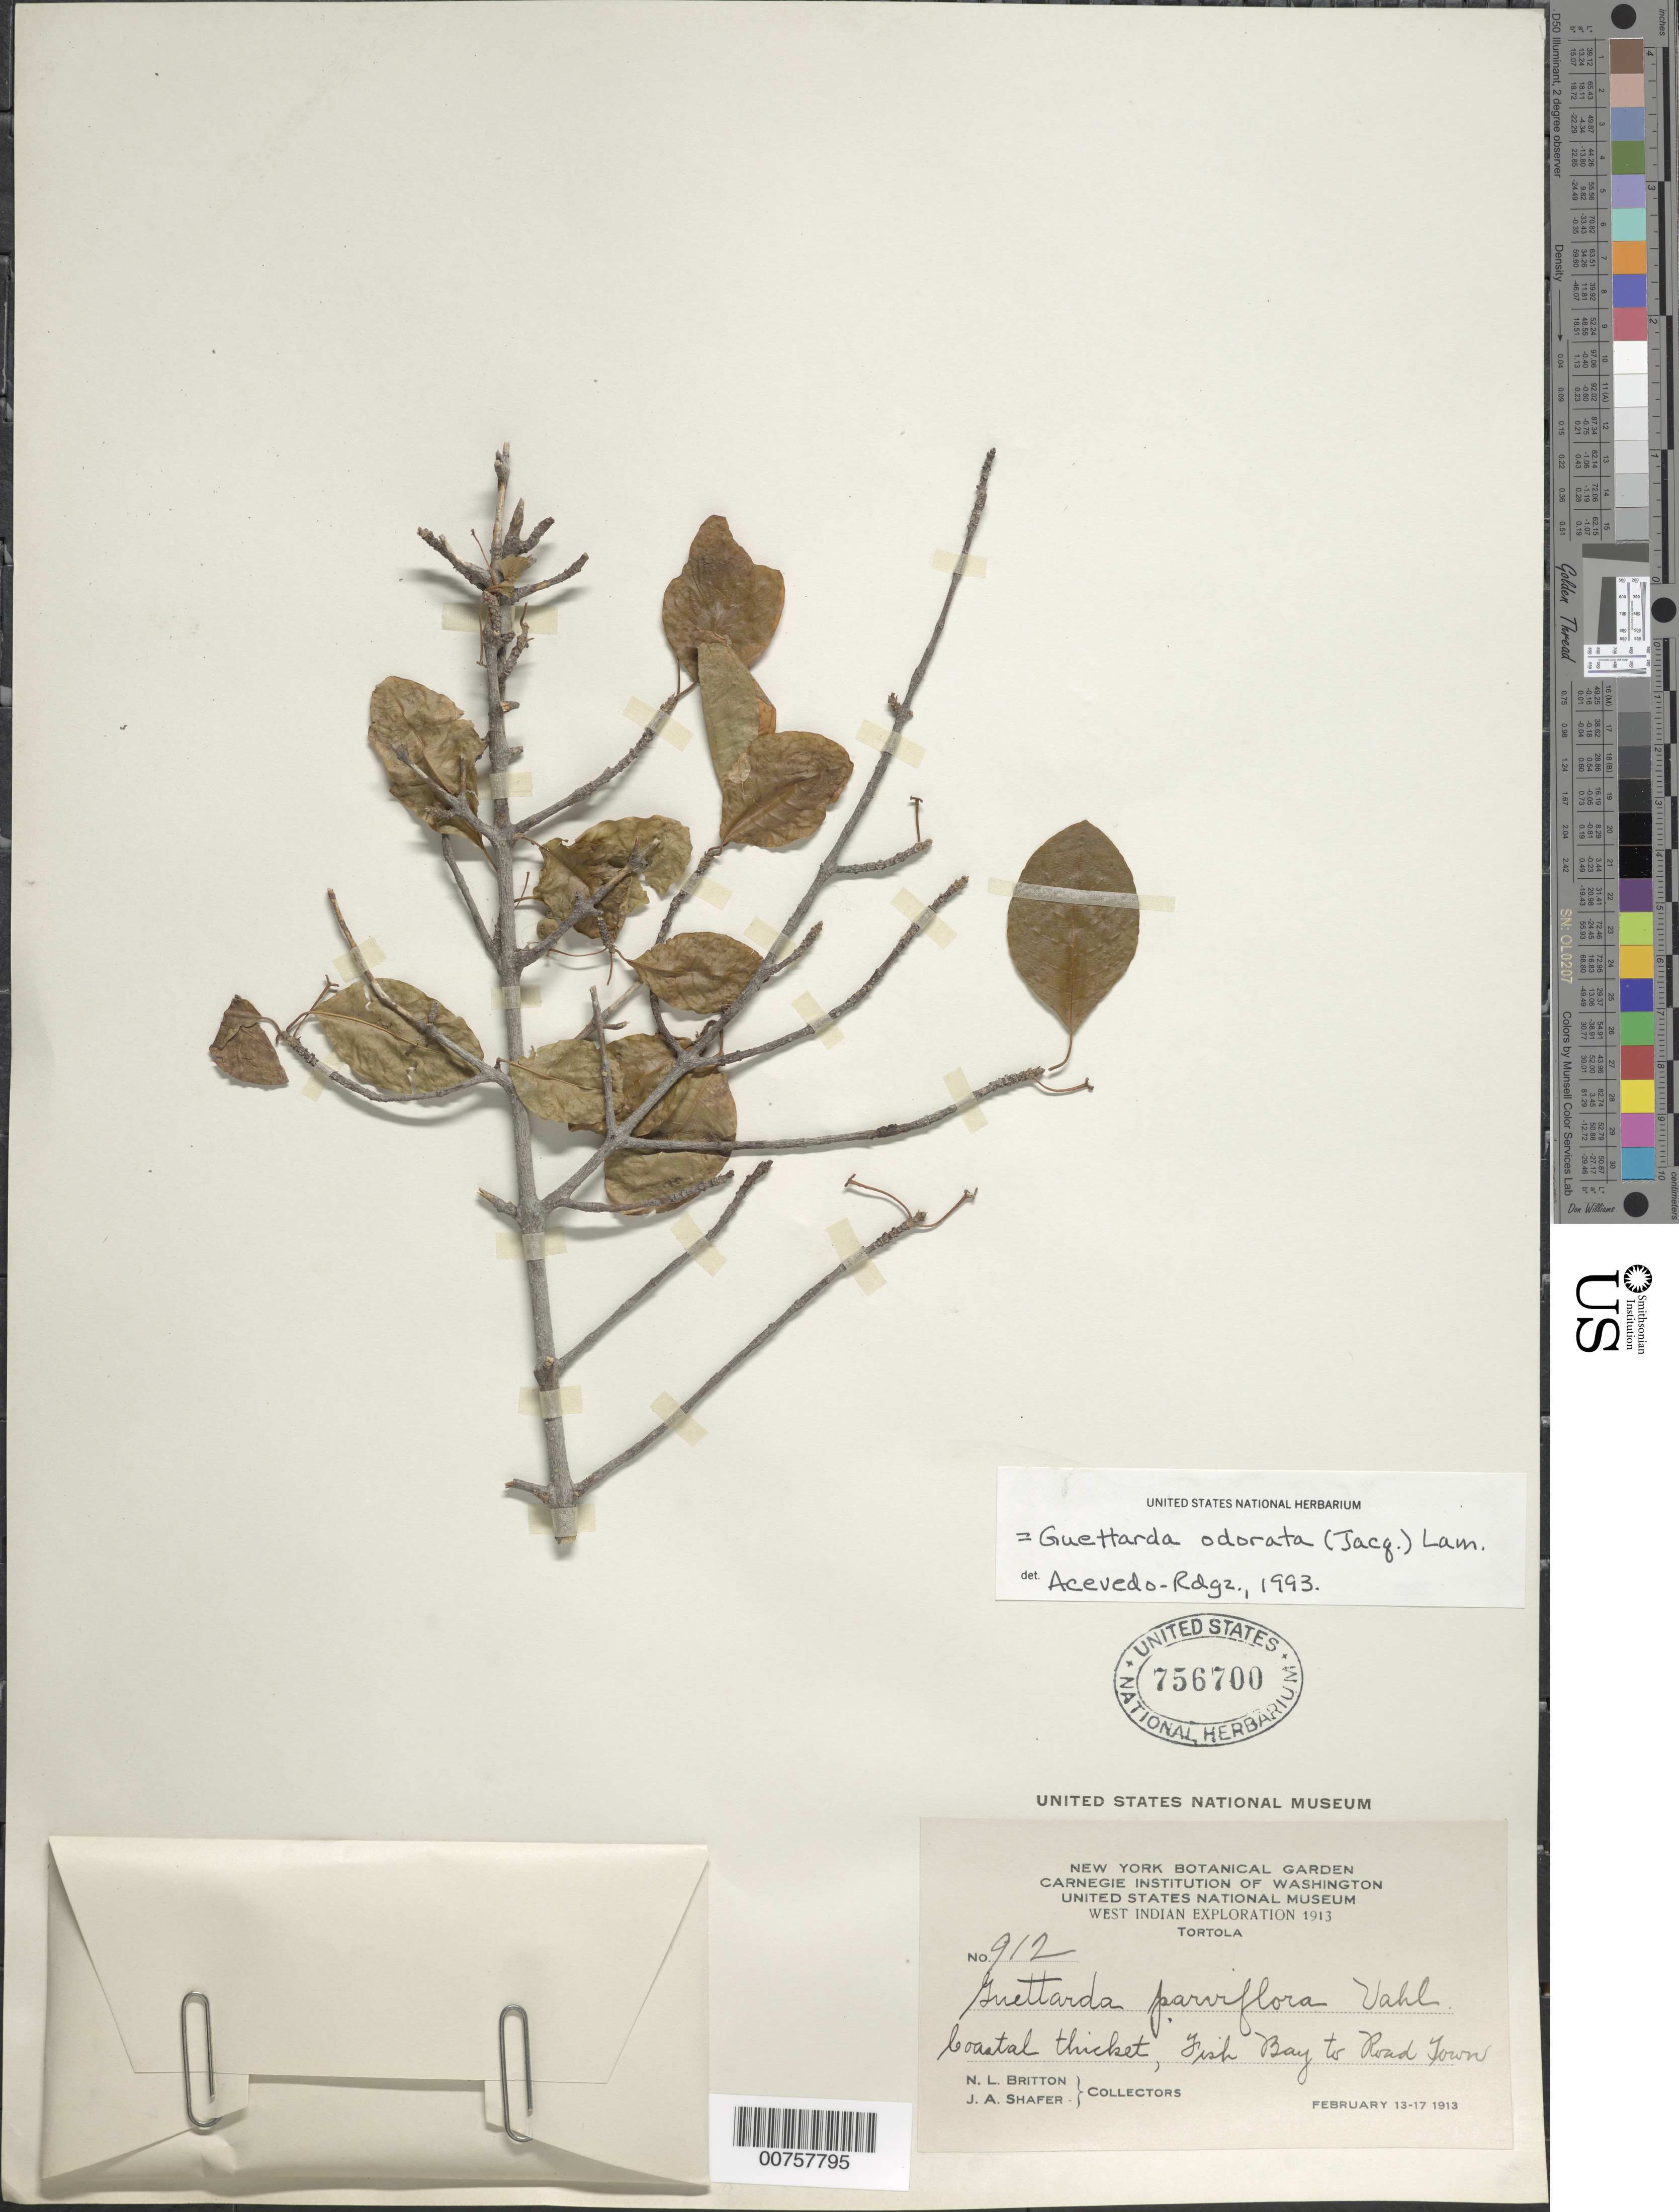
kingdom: Plantae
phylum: Tracheophyta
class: Magnoliopsida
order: Gentianales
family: Rubiaceae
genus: Guettarda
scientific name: Guettarda odorata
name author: (Jacq.) Lam.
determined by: Acevedo-Rodríguez, P., (BOT), Smithsonian Institution - National Museum of Natural History (UNITED STATES)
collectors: N. Britton & J. A. Shafer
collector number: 912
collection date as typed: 13 Feb 1913 to 17 Feb 1913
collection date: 1913-02-13/1913-02-17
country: British Virgin Islands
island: Tortola Island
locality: Fish Bay to Road Town.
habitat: Coastal thicket.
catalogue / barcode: US 756700